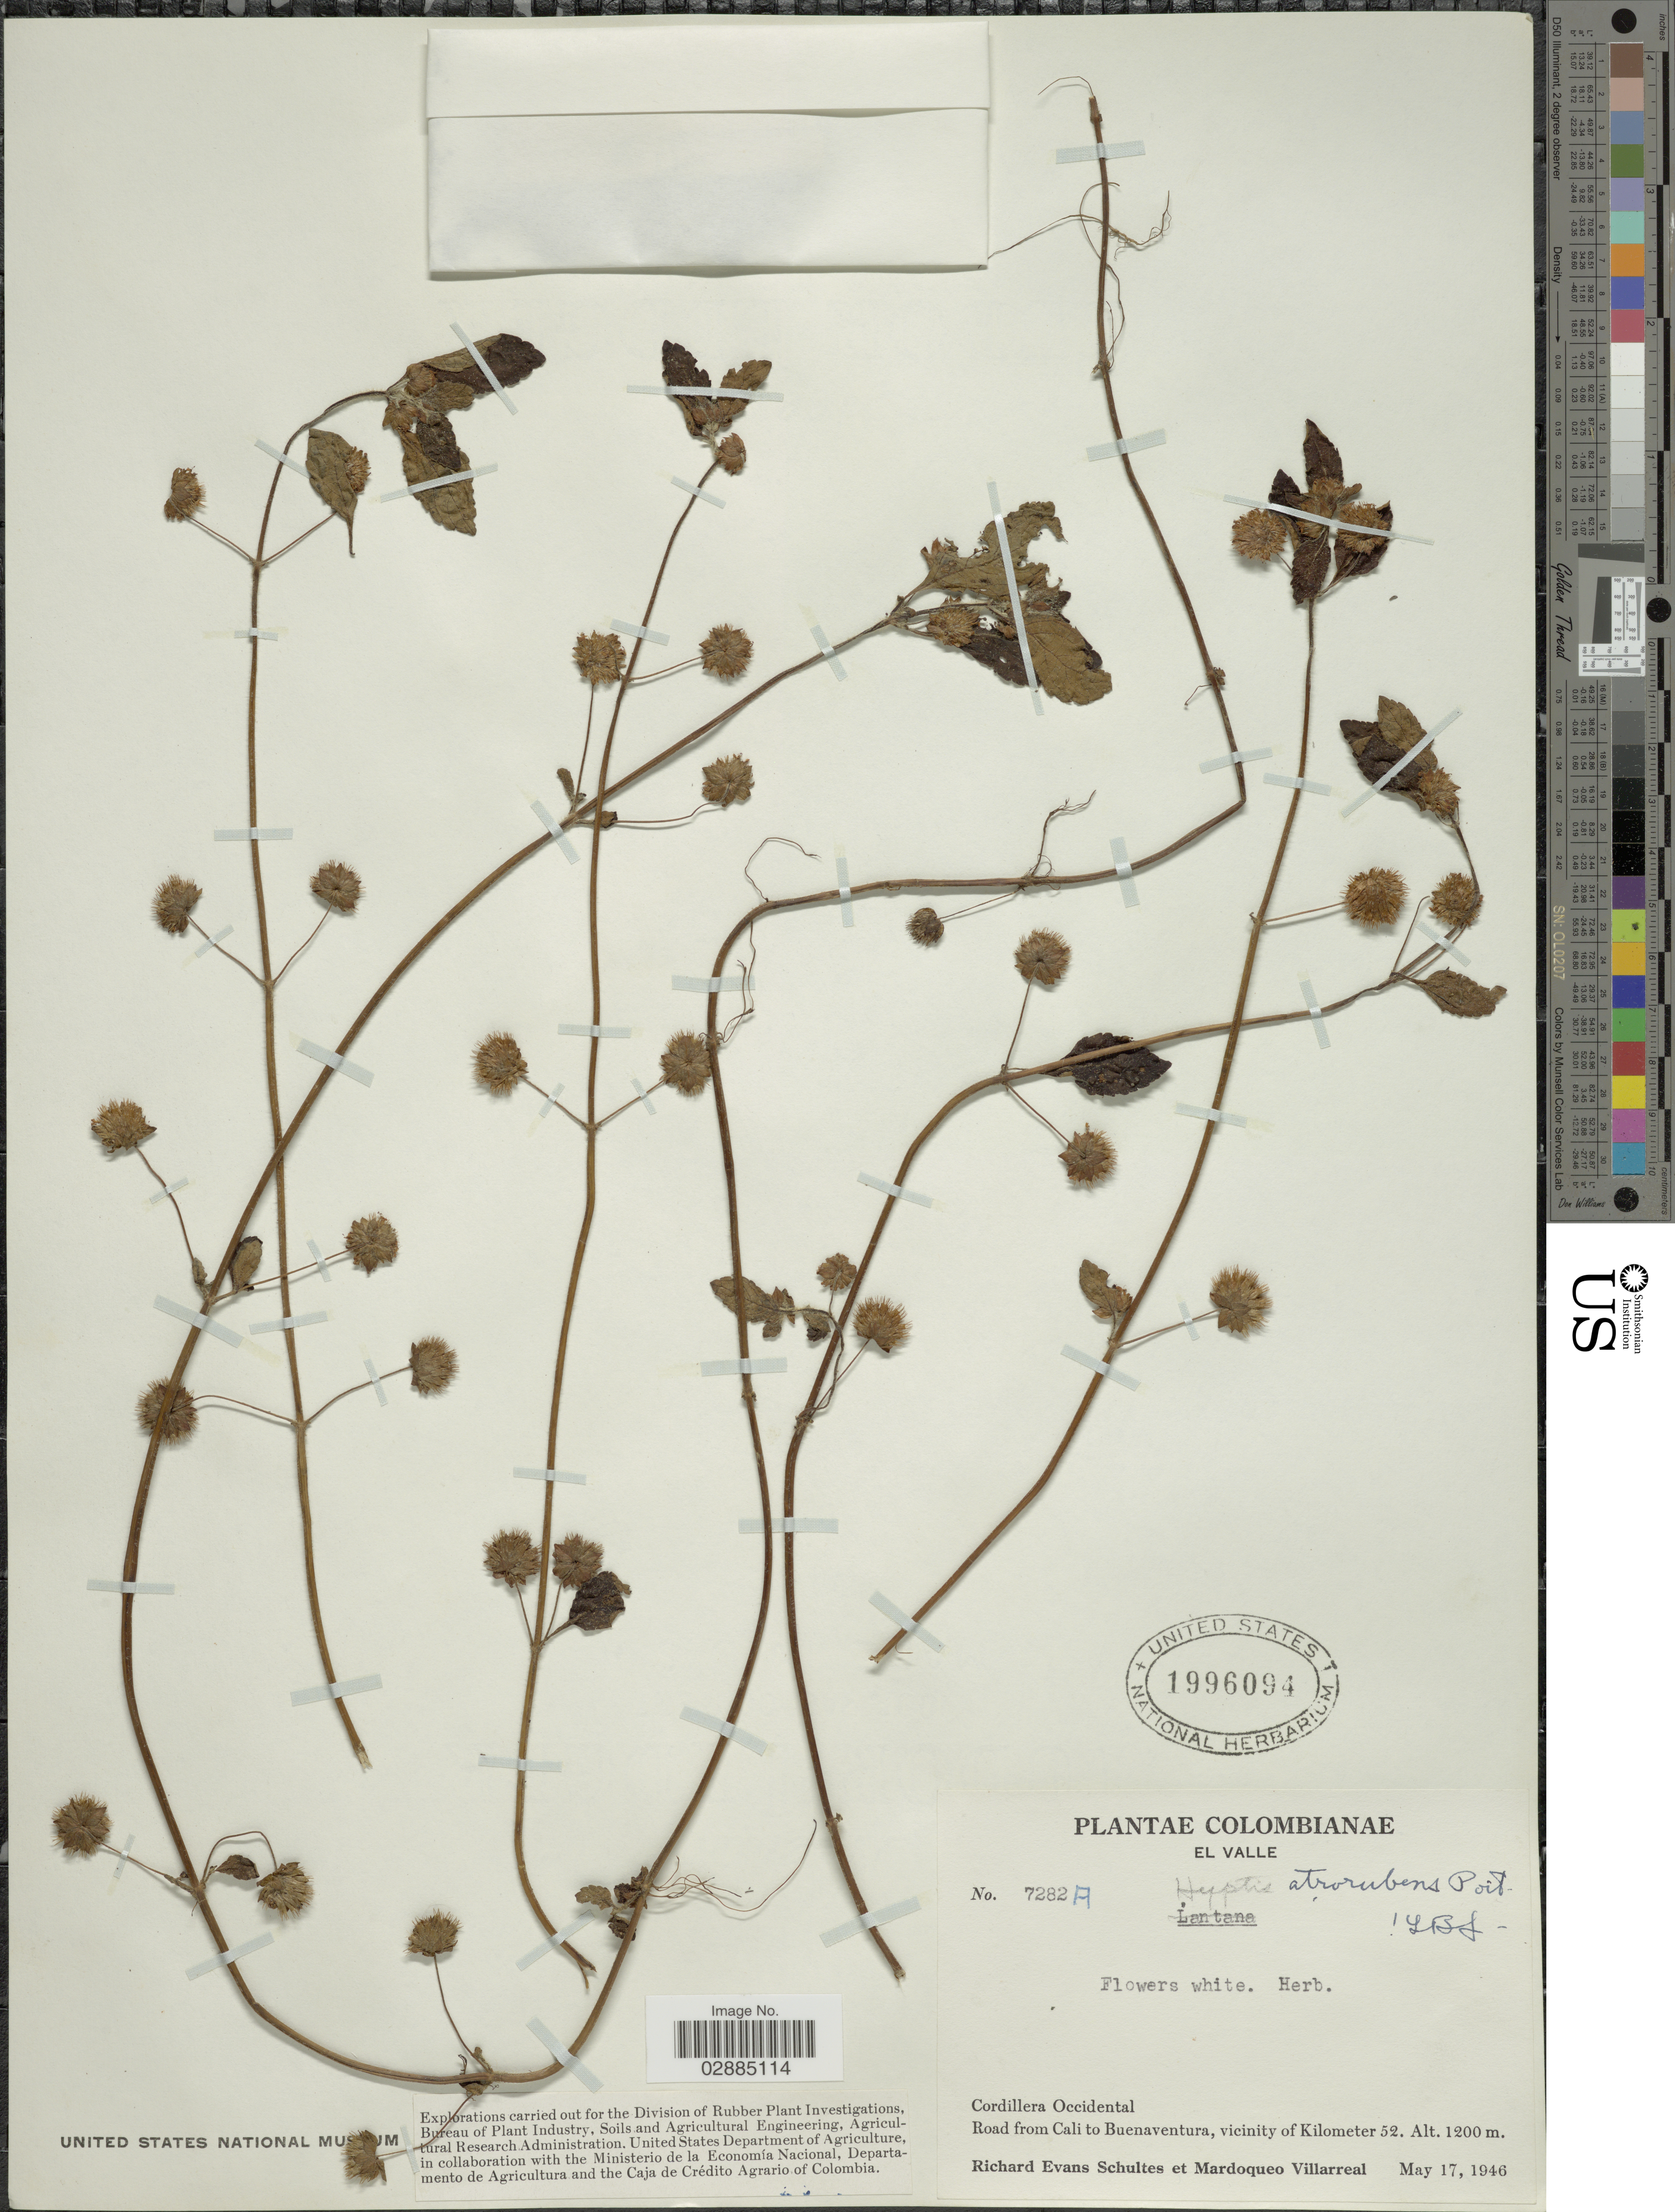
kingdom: Plantae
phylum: Tracheophyta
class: Magnoliopsida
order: Lamiales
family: Lamiaceae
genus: Hyptis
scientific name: Hyptis atrorubens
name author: Poit.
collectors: R. E. Schultes & M. Villarreal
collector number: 7282A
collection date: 1946-05-17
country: Colombia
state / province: Valle del Cauca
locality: El Valle, Cordillera Occidental, Road from Cali to Buenaventura, vicinity of Kilometer 52.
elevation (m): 1200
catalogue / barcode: US 1996094